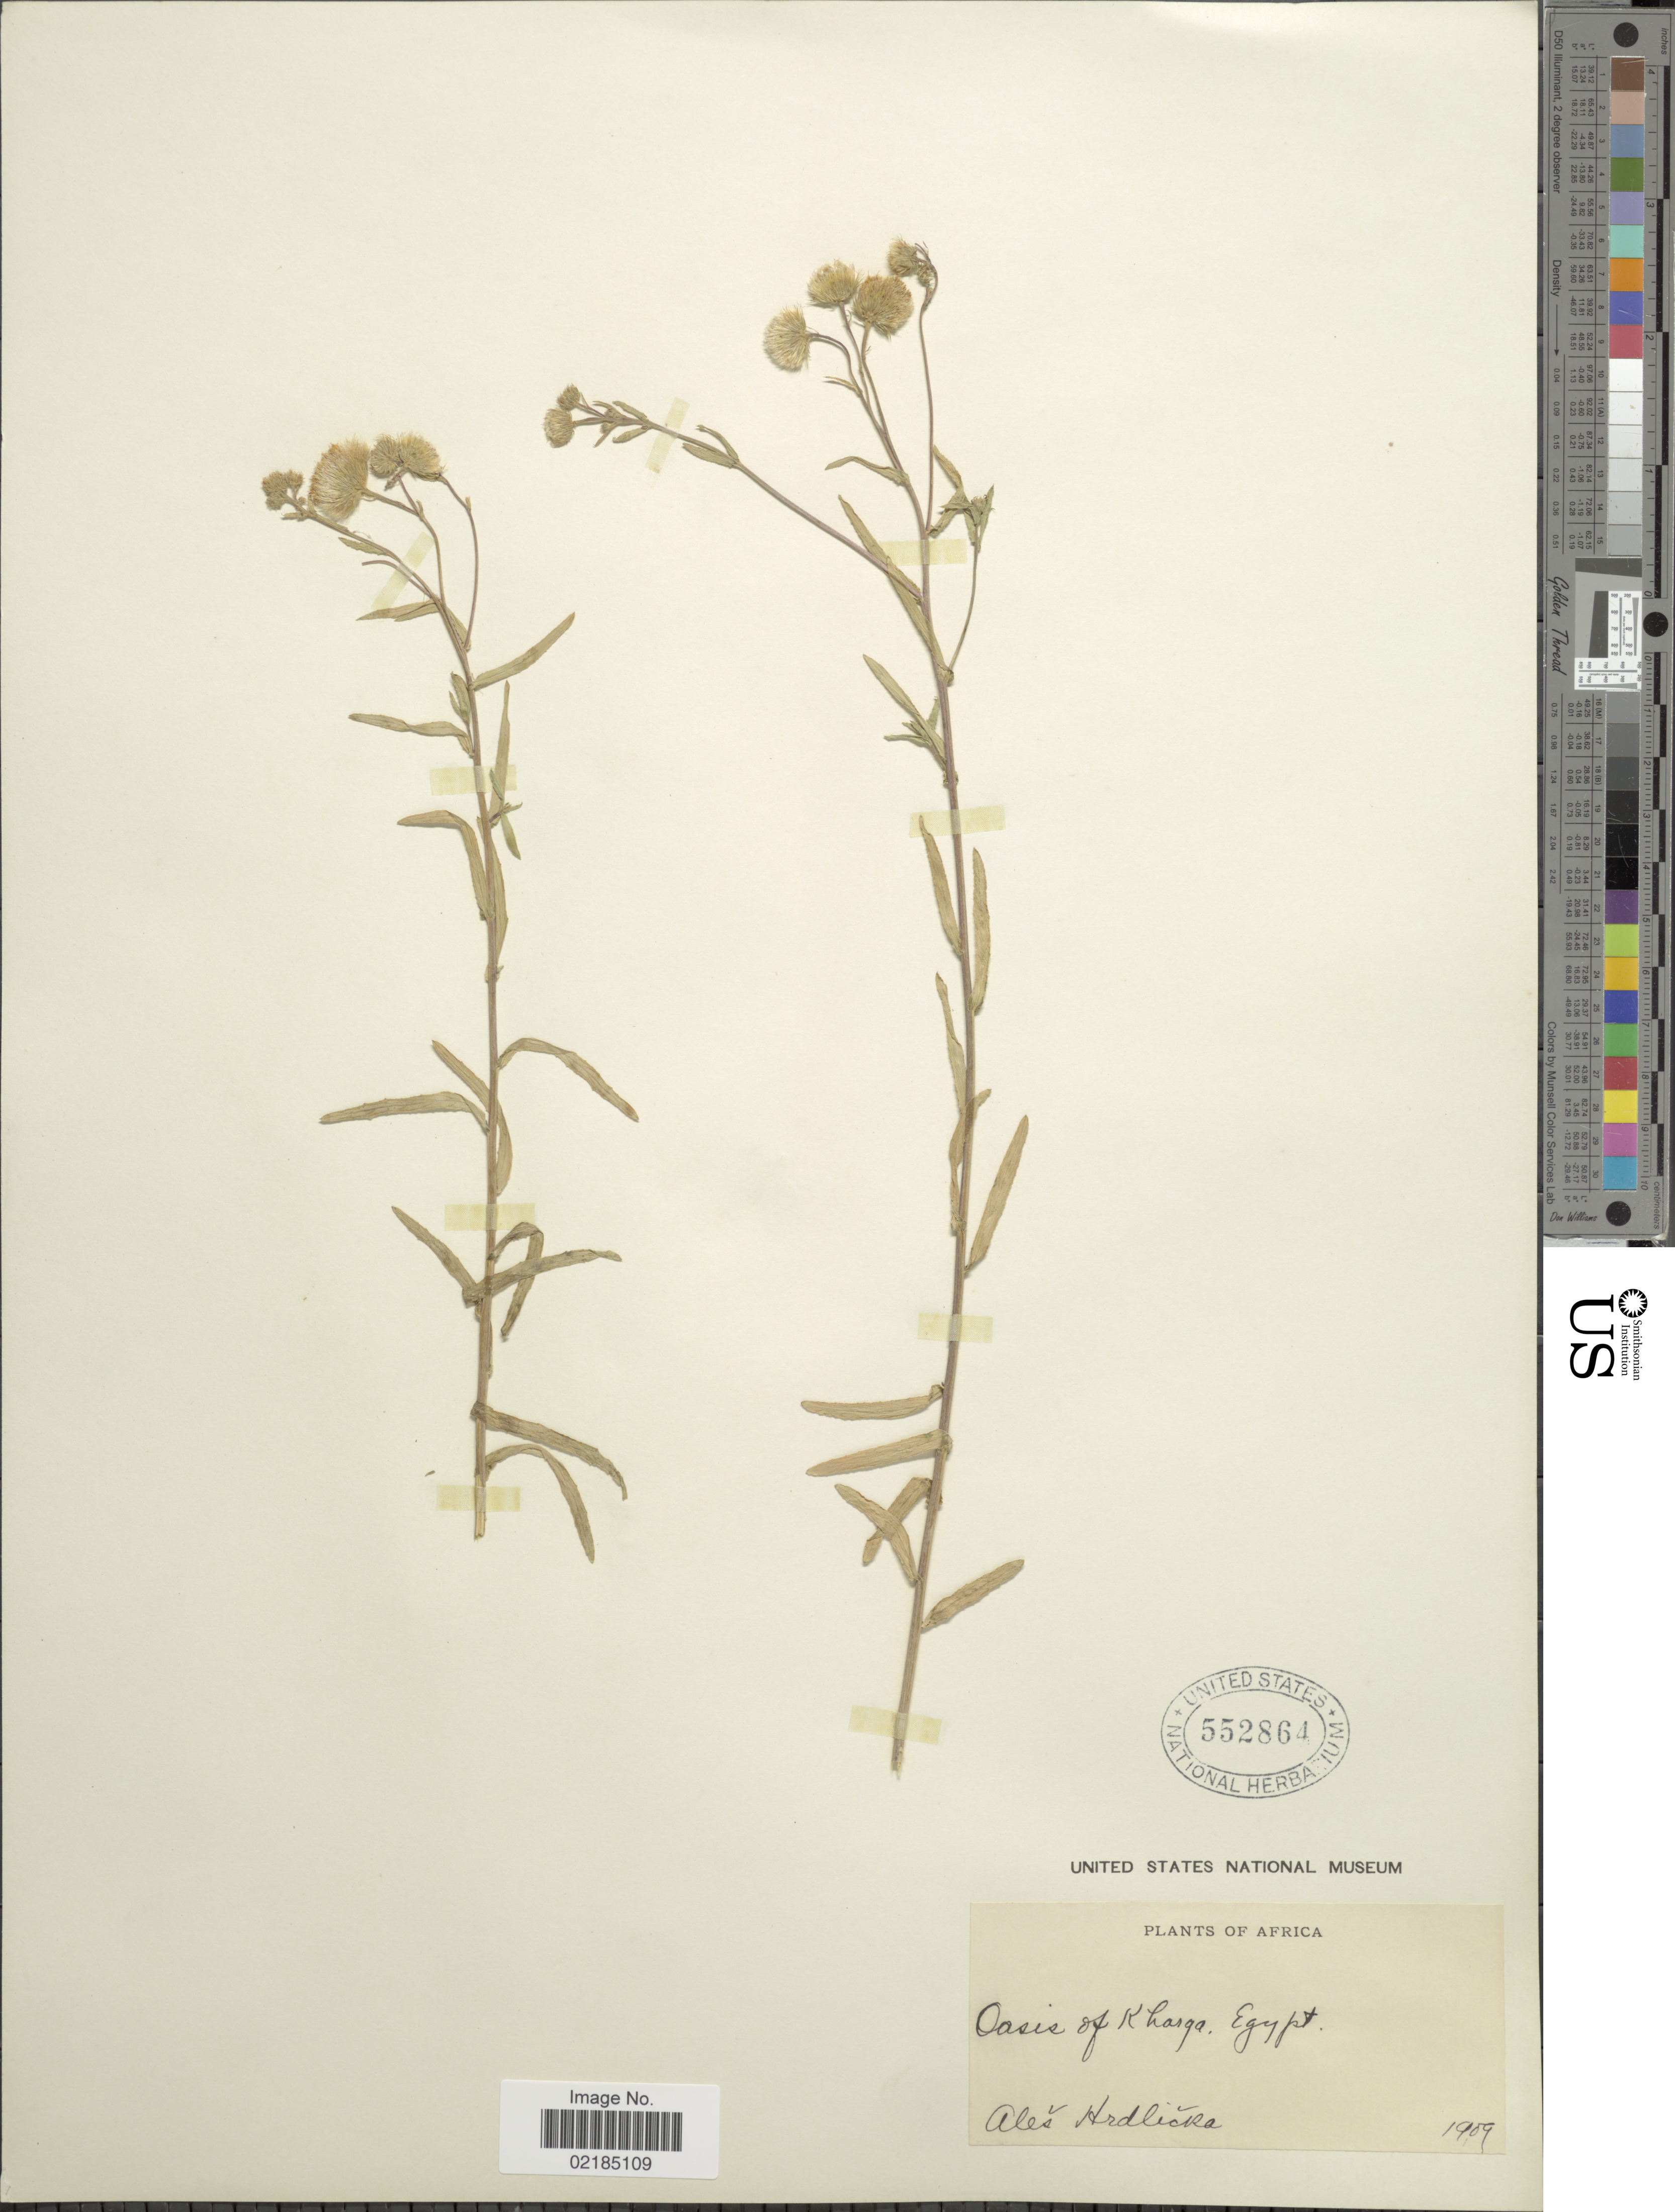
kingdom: Plantae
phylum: Tracheophyta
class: Magnoliopsida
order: Asterales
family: Asteraceae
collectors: A. Hrdlicka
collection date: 1909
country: Egypt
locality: Oasis of Kharga, Egypt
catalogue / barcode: US 552864